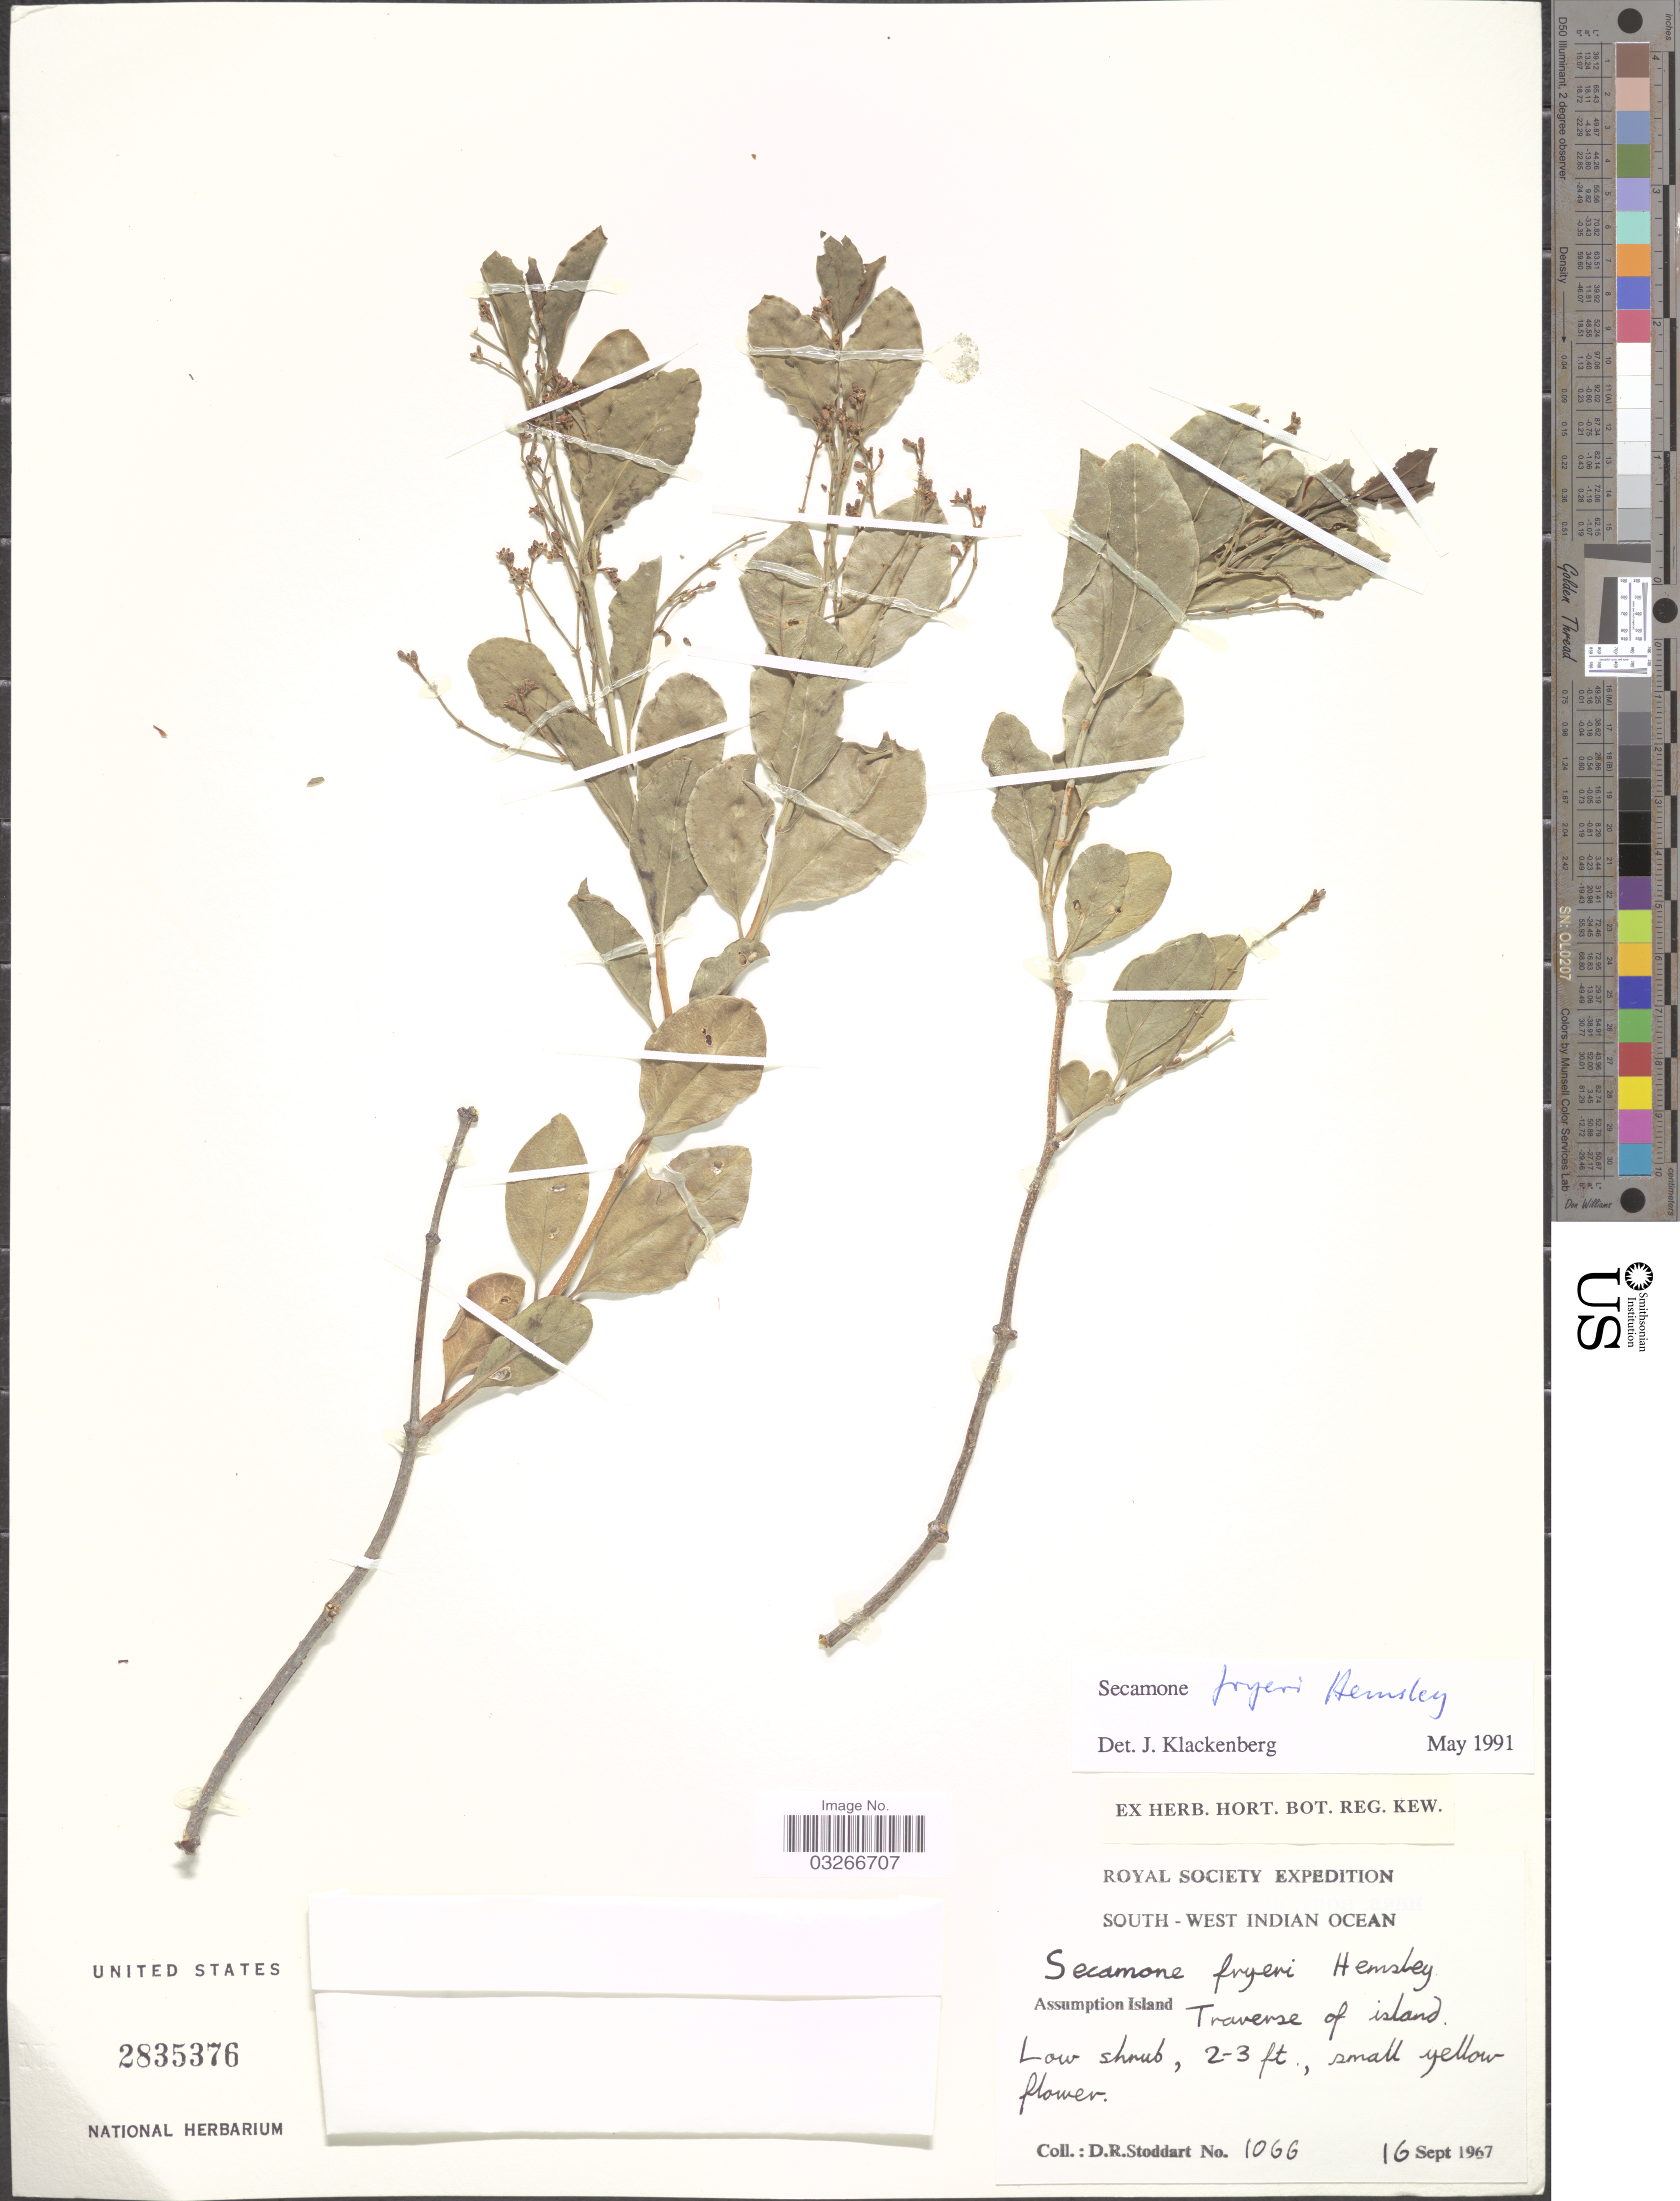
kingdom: Plantae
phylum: Tracheophyta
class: Magnoliopsida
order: Gentianales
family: Apocynaceae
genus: Secamone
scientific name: Secamone fryeri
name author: Hemsl.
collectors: D. R. Stoddart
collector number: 1066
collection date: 1967-09-16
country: Seychelles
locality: South-West Indian Ocean, Assumption Island, Traverse of island.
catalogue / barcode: US 2835376